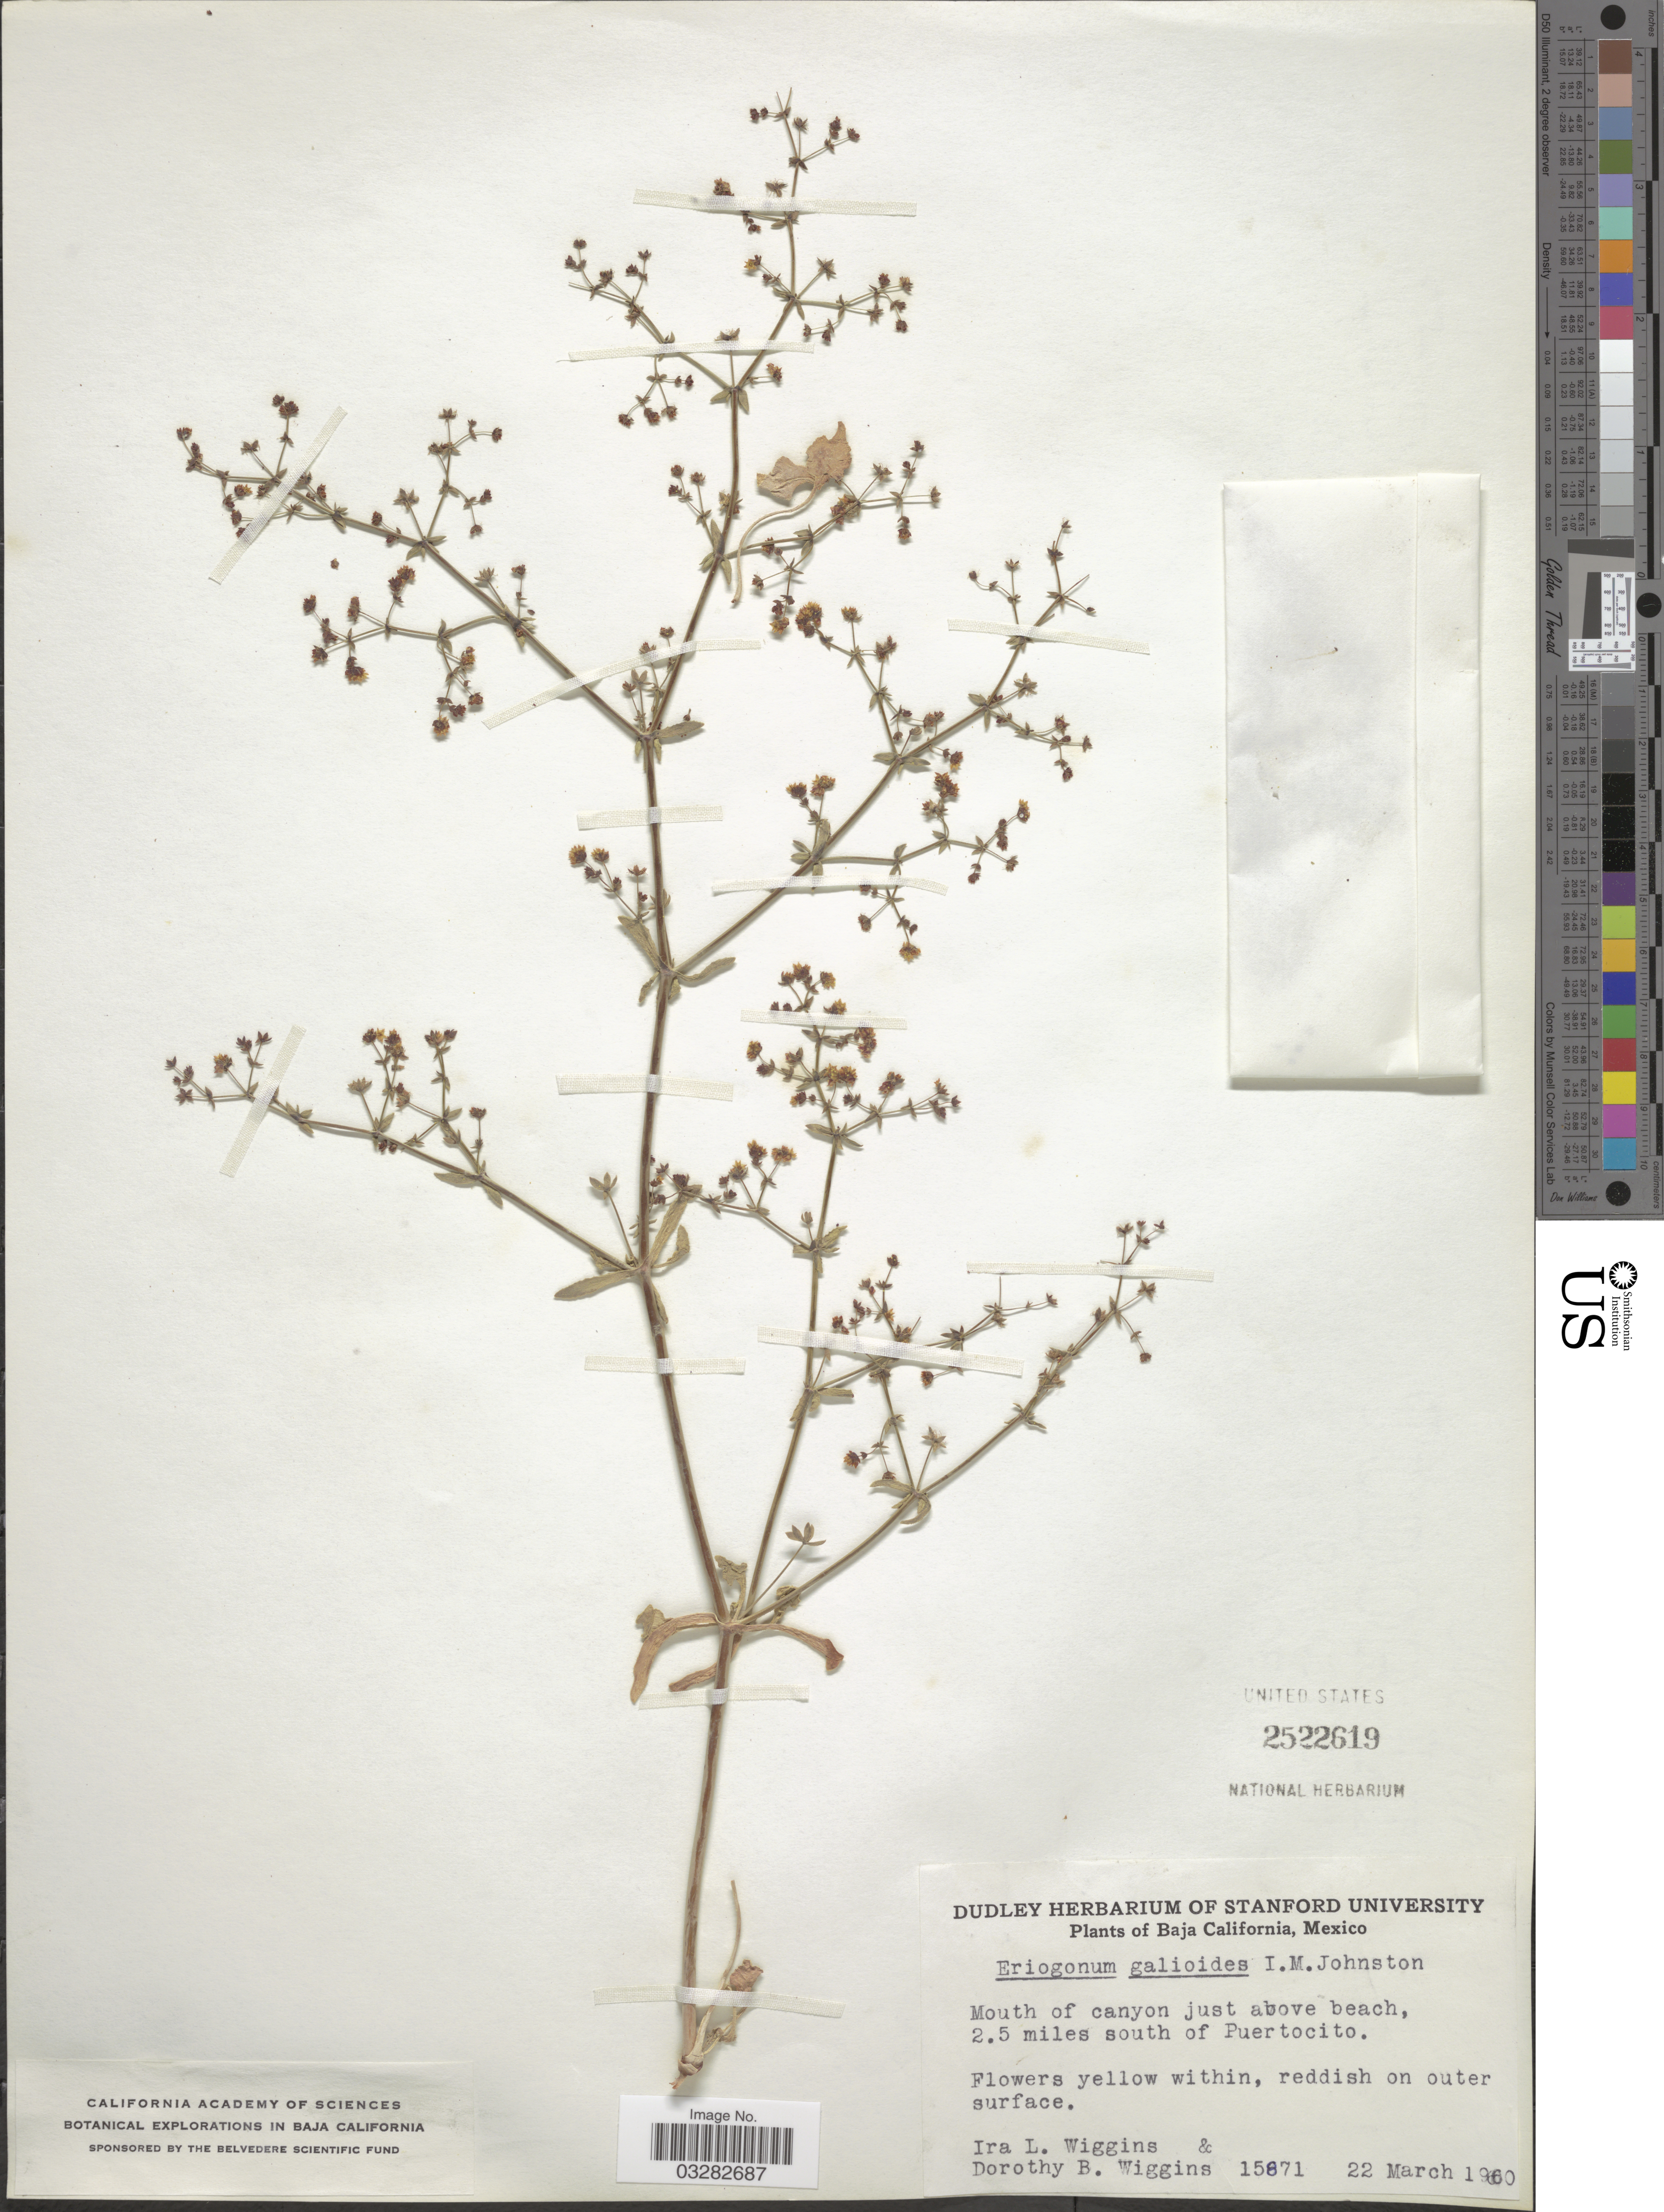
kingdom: Plantae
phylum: Tracheophyta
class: Magnoliopsida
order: Caryophyllales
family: Polygonaceae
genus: Eriogonum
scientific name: Eriogonum galioides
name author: I.M. Johnst.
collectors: I. L. Wiggins & D. B. Wiggins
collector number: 15871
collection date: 1960-03-22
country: Mexico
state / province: Baja California Norte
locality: Mouth of canyon just above beach, 2.5 miles south of Puertocito.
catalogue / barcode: US 2522619